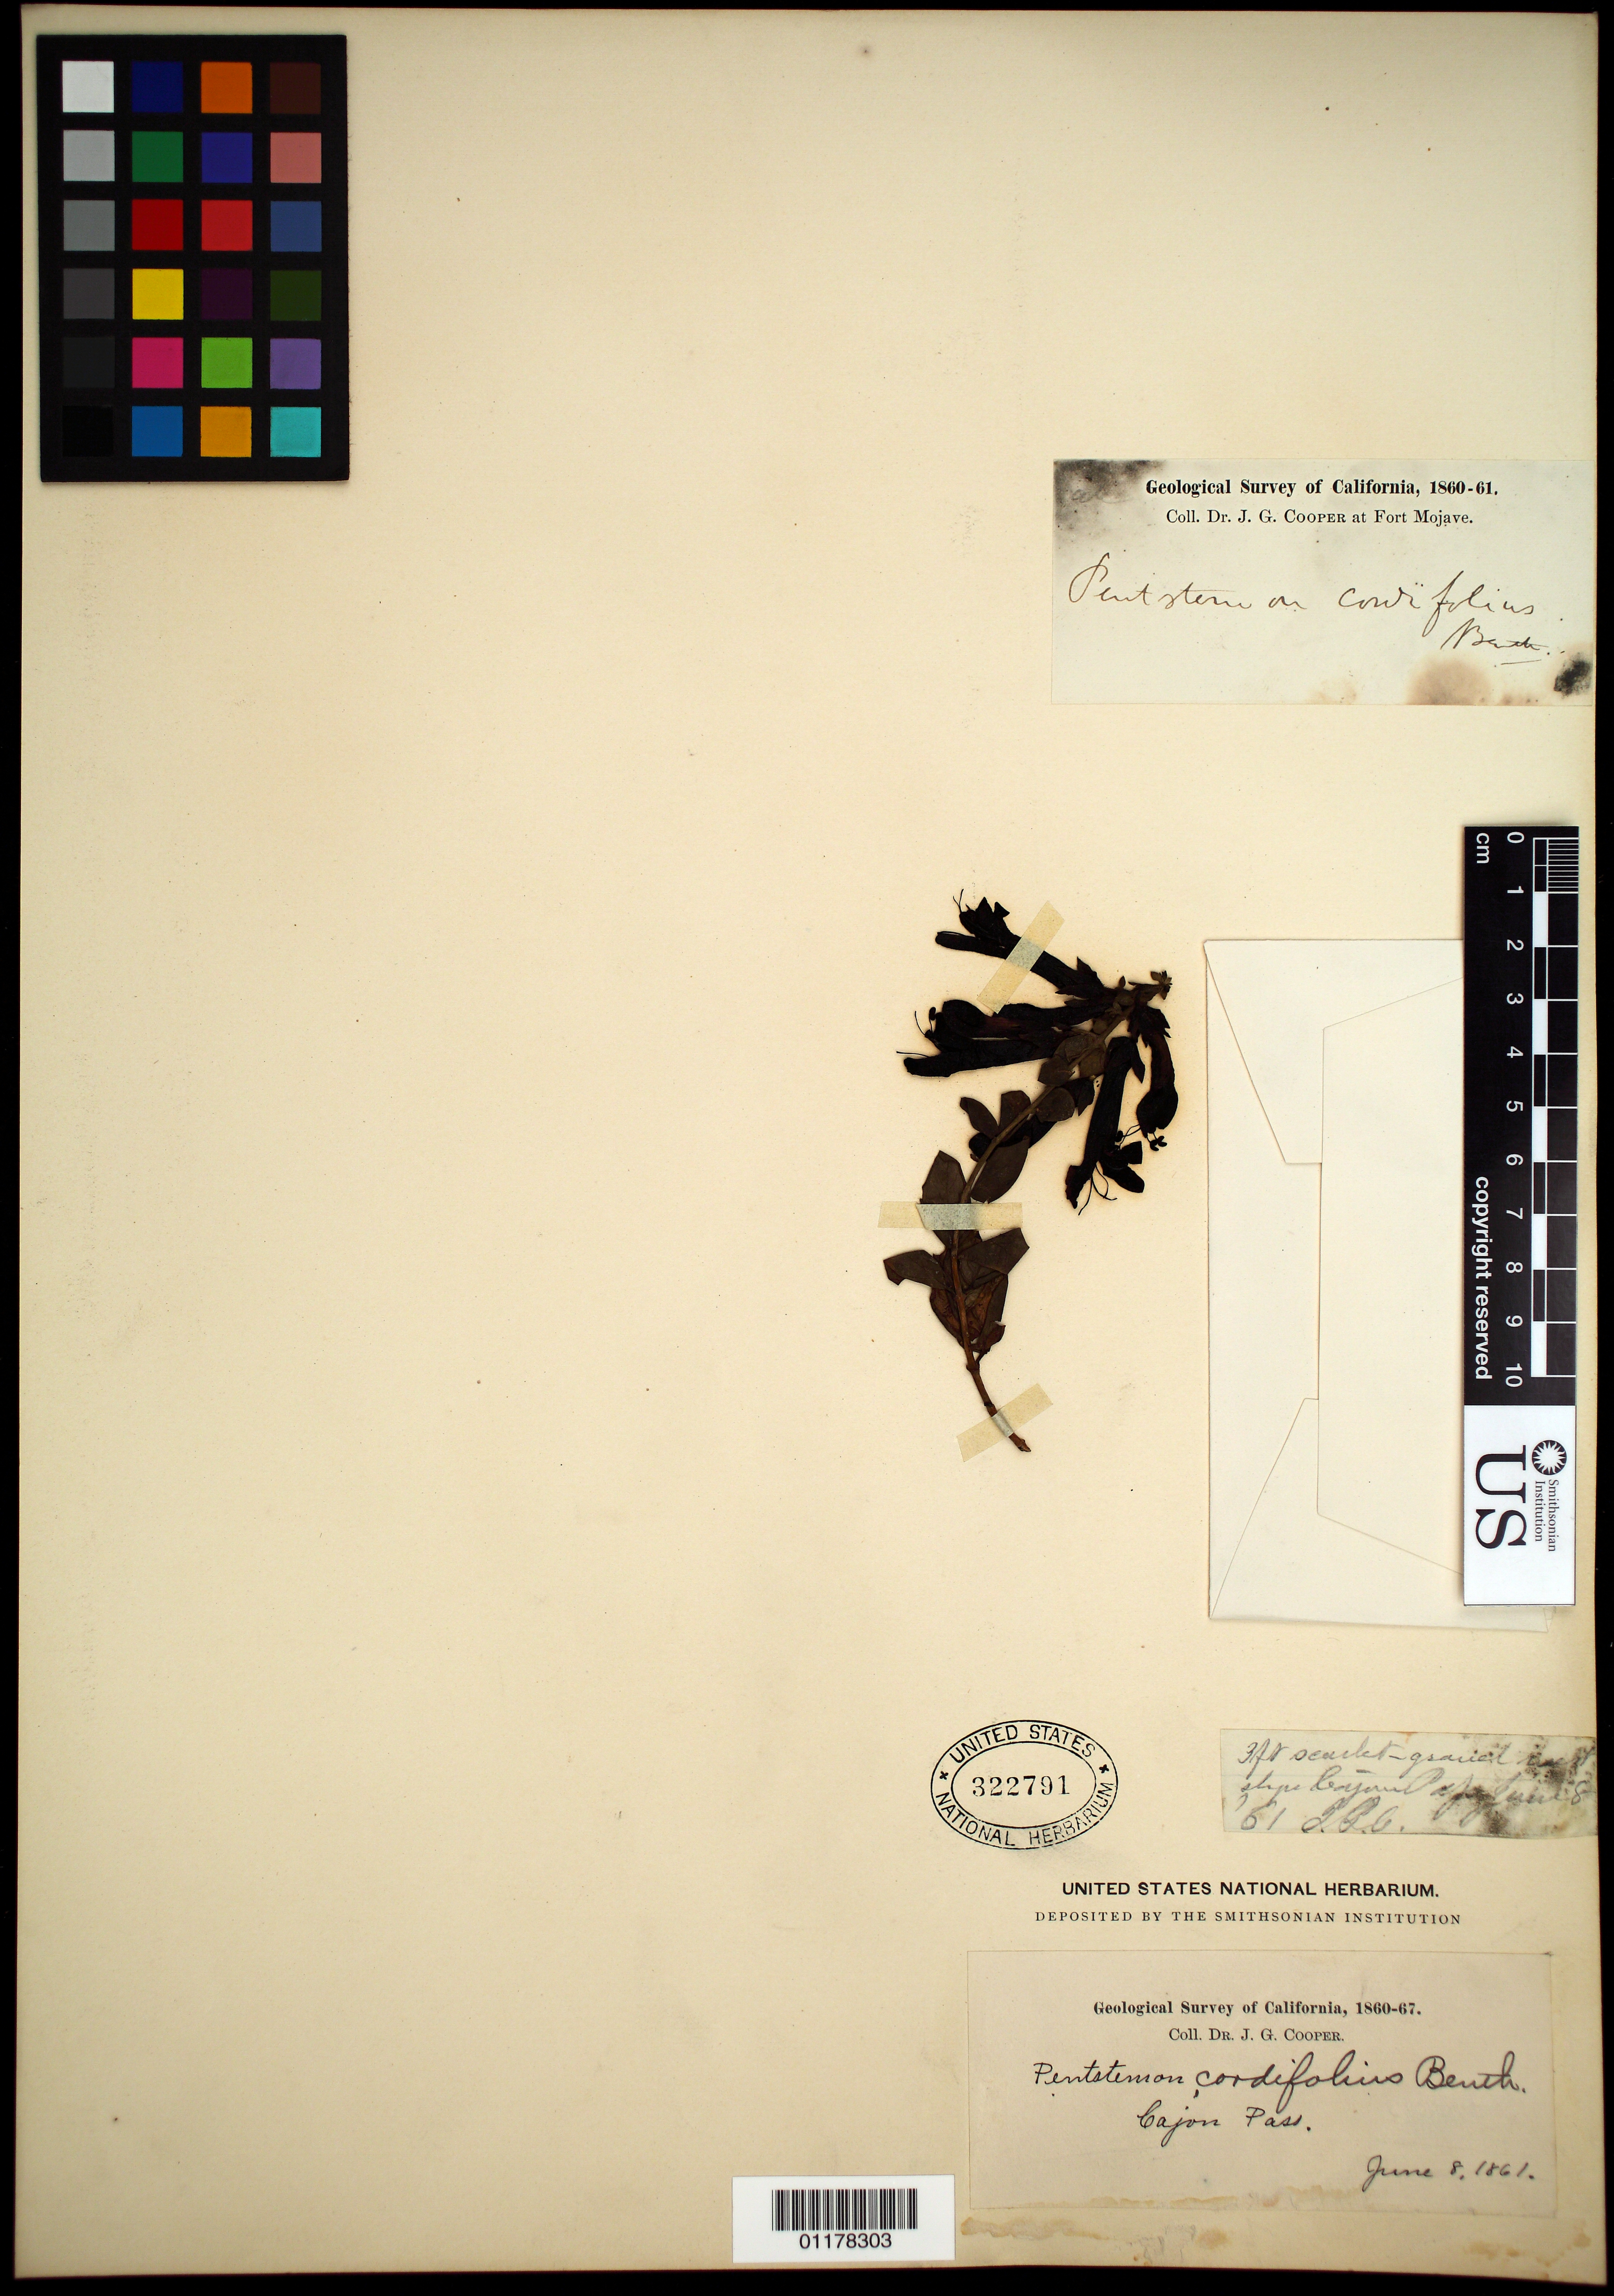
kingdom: Plantae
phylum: Tracheophyta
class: Magnoliopsida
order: Lamiales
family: Plantaginaceae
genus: Penstemon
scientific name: Penstemon cordifolius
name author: Benth.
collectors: J. G. Cooper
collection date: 1861-06-08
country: United States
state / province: California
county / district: San Bernardino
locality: Cajon Pass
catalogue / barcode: US 322791